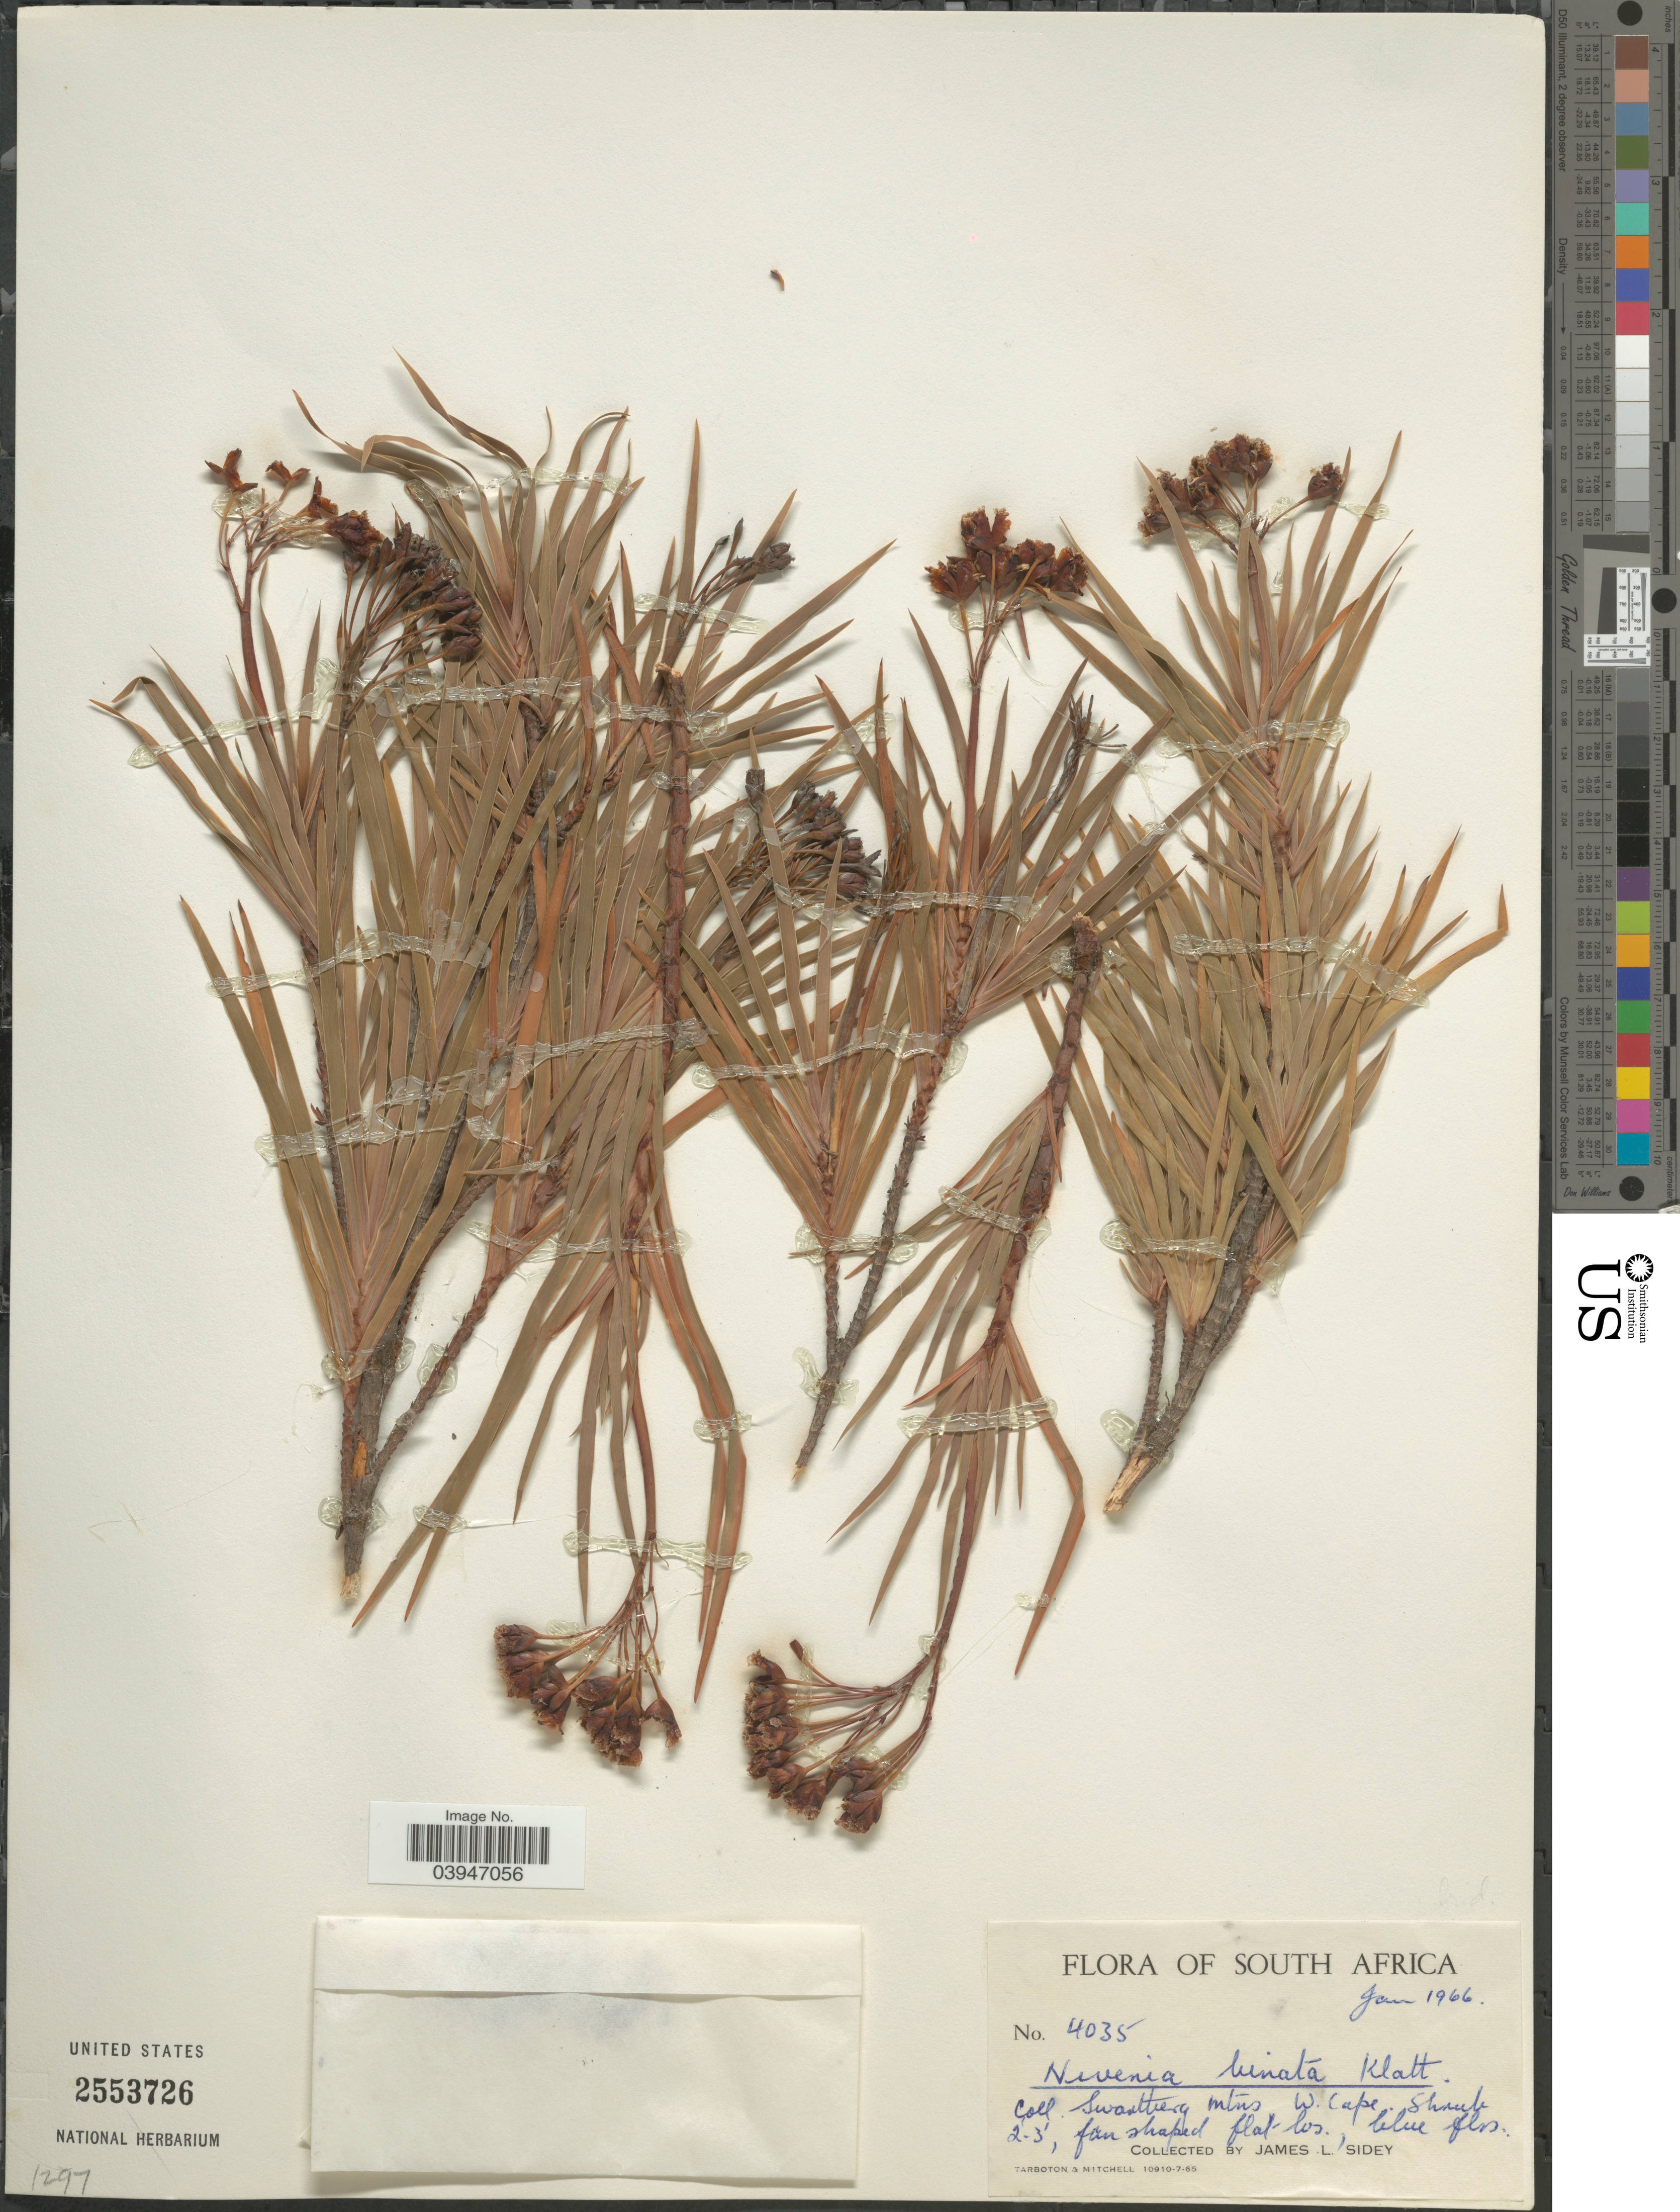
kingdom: Plantae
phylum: Tracheophyta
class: Liliopsida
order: Asparagales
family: Iridaceae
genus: Nivenia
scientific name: Nivenia binata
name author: Klatt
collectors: J. L. Sidey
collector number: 4035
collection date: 1966-01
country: South Africa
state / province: Western Cape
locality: Swartberg Mtns.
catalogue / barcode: US 2553726